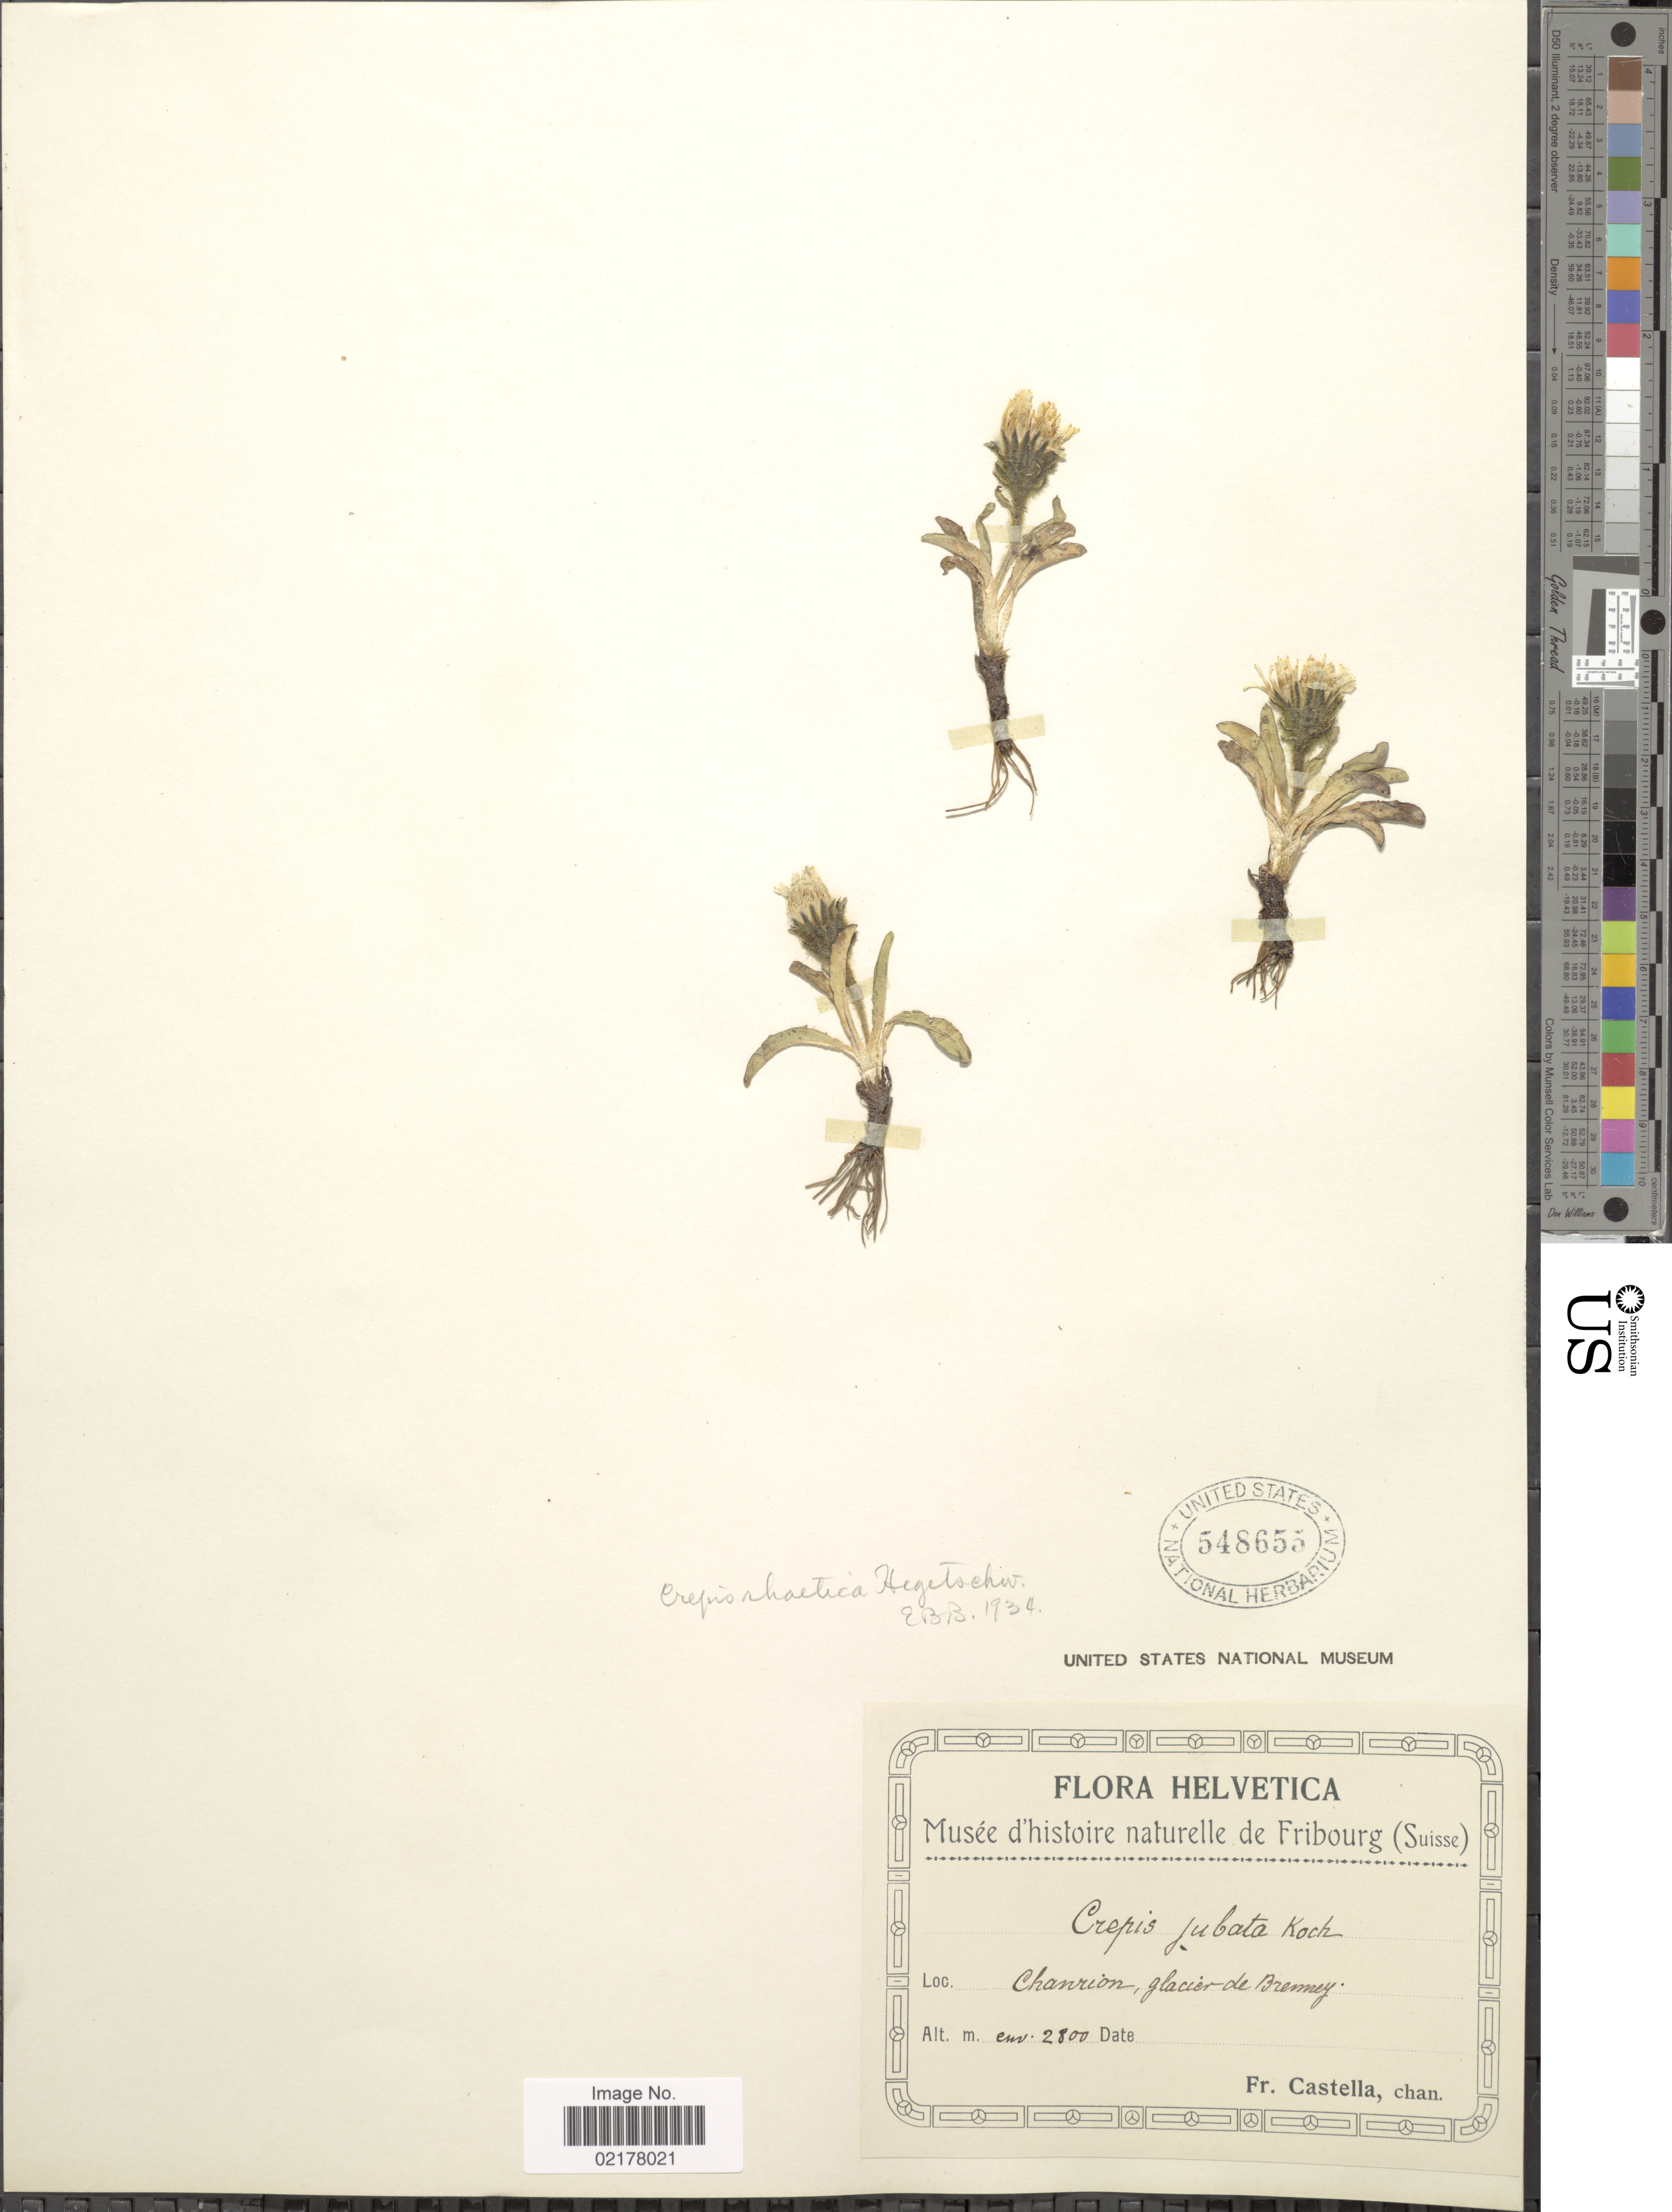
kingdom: Plantae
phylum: Tracheophyta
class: Magnoliopsida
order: Asterales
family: Asteraceae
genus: Crepis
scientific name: Crepis rhaetica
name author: Hegetschw.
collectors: Fr. Castella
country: Switzerland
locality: Helvetica. Chanrion, glacier de Bremey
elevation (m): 2800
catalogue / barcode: US 548655